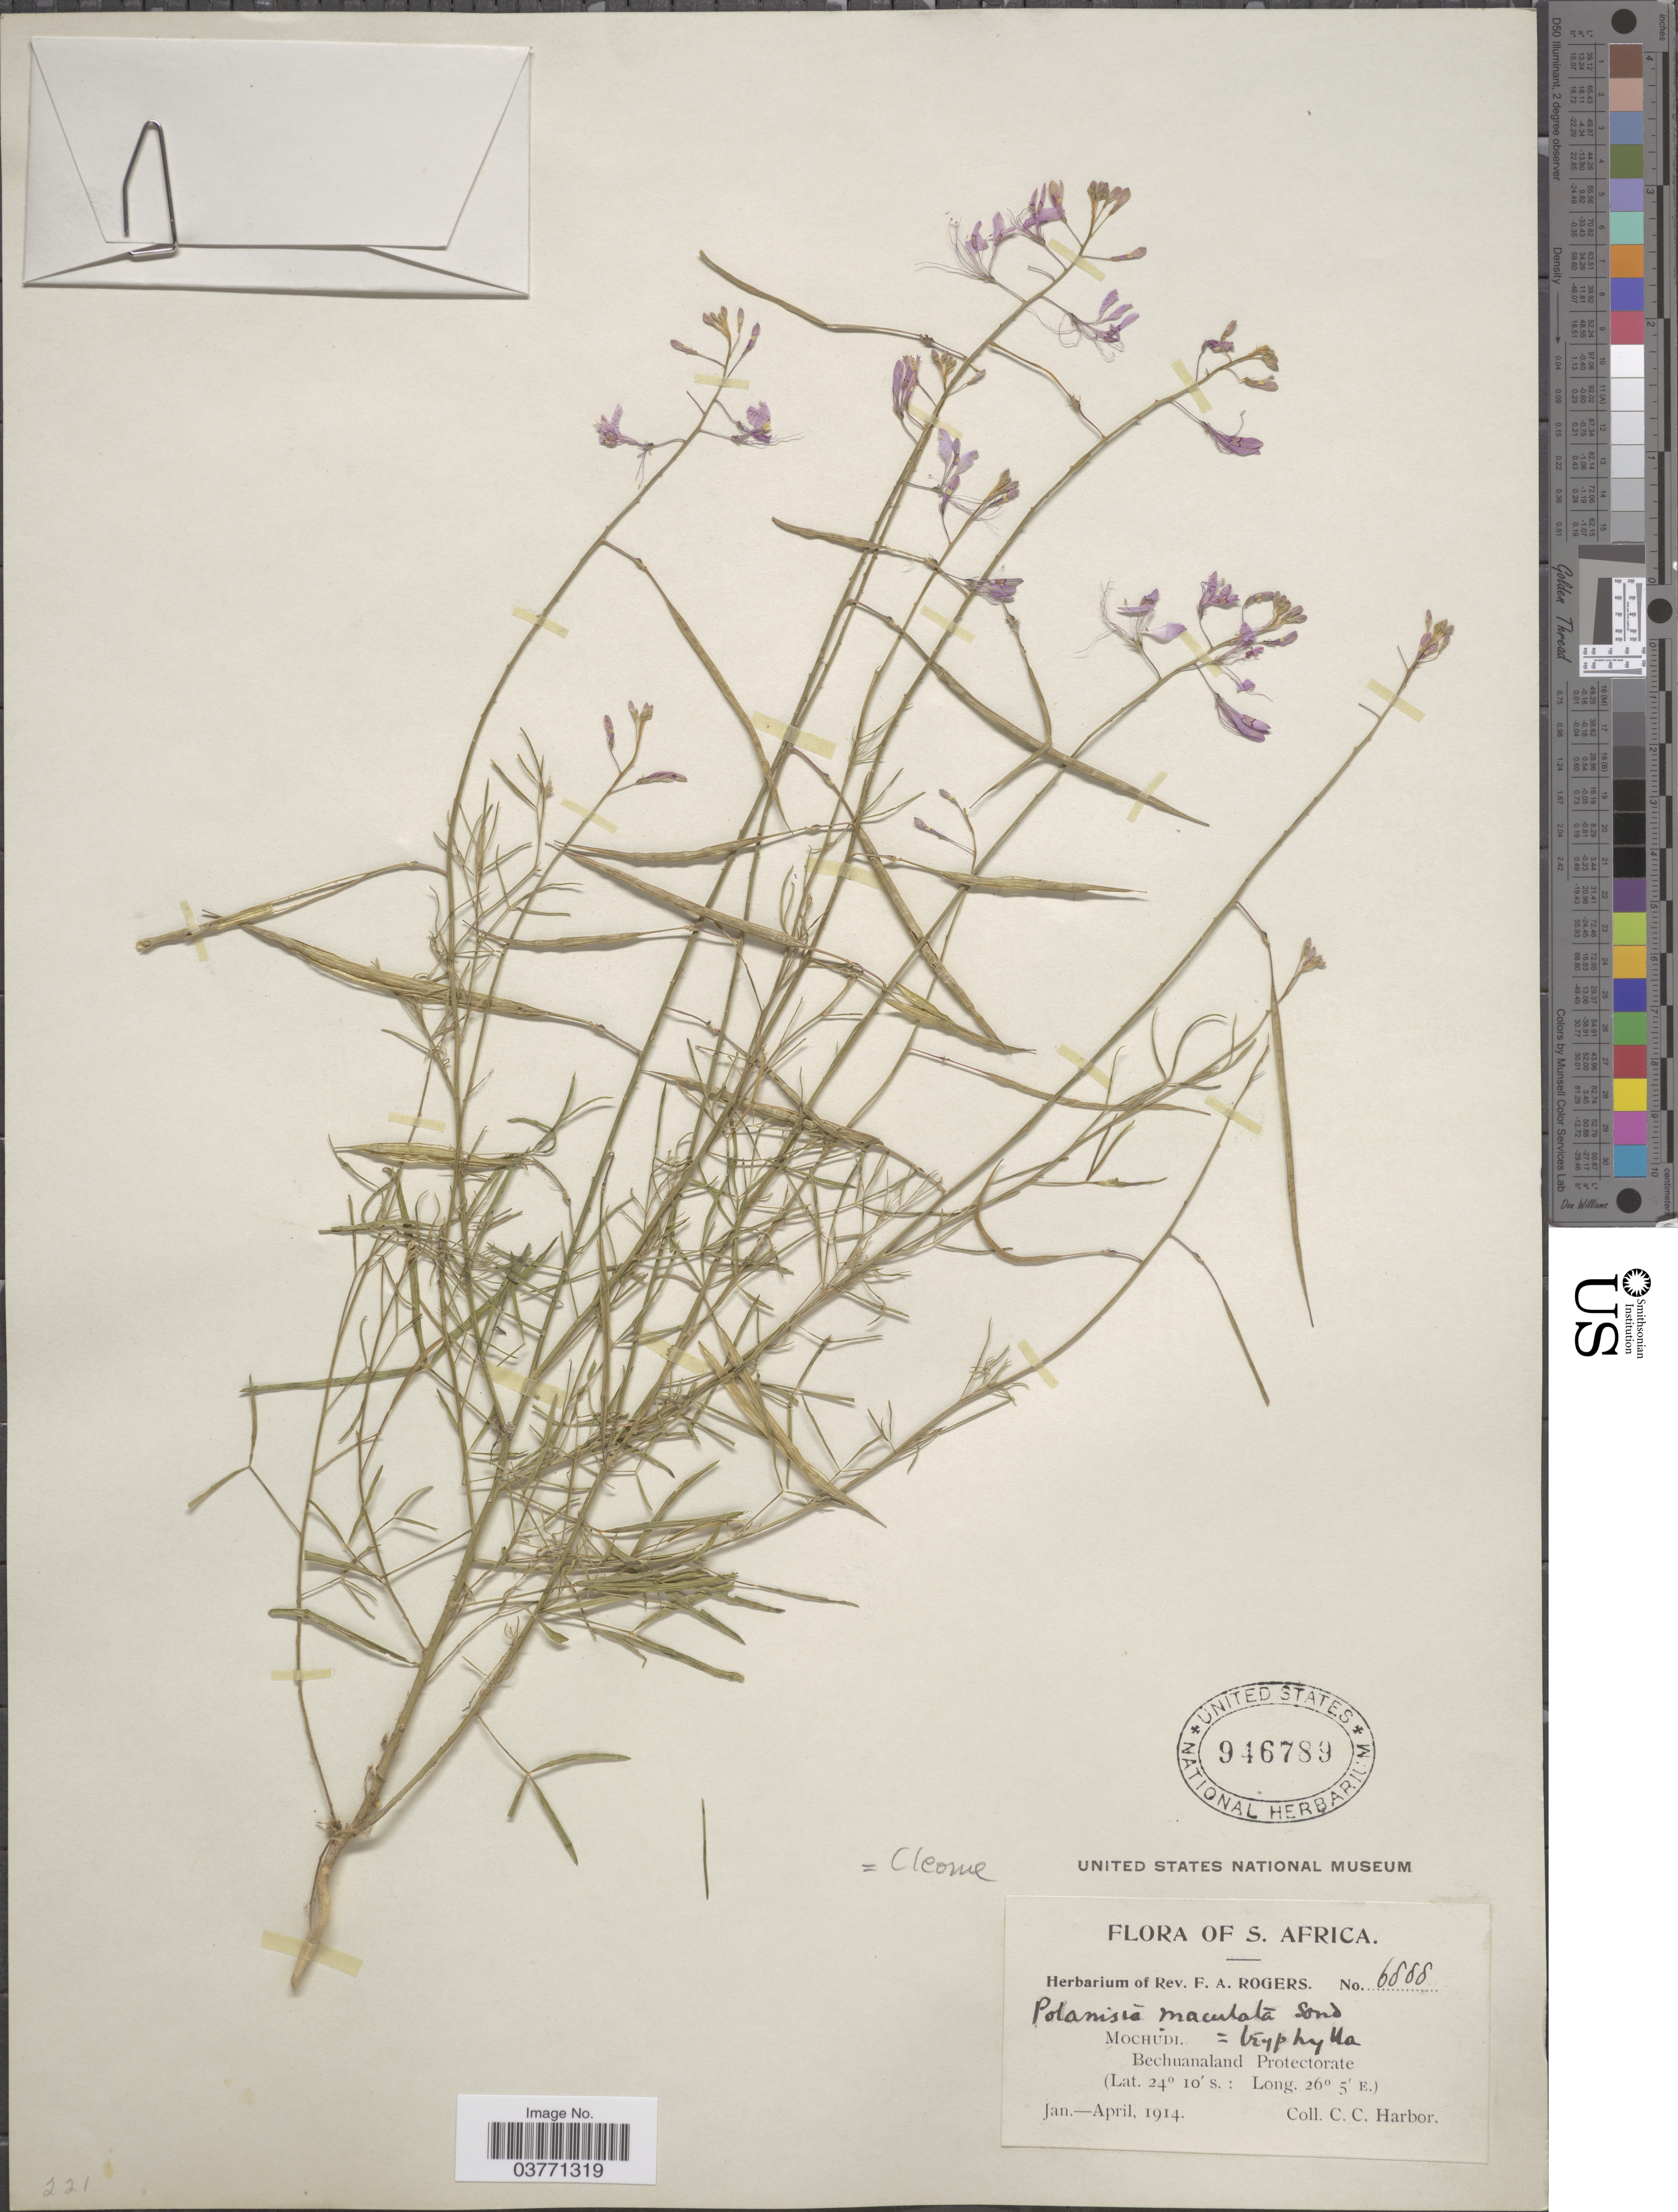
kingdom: Plantae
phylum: Tracheophyta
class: Magnoliopsida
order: Brassicales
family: Cleomaceae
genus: Sieruela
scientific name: Sieruela maculata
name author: (Sond.) Roalson & J.C. Hall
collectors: C. Harbor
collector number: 6888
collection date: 1914-01/1914-04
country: Botswana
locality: S. Africa. Mochudi. Bechuanaland Protectorate.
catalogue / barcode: US 946789